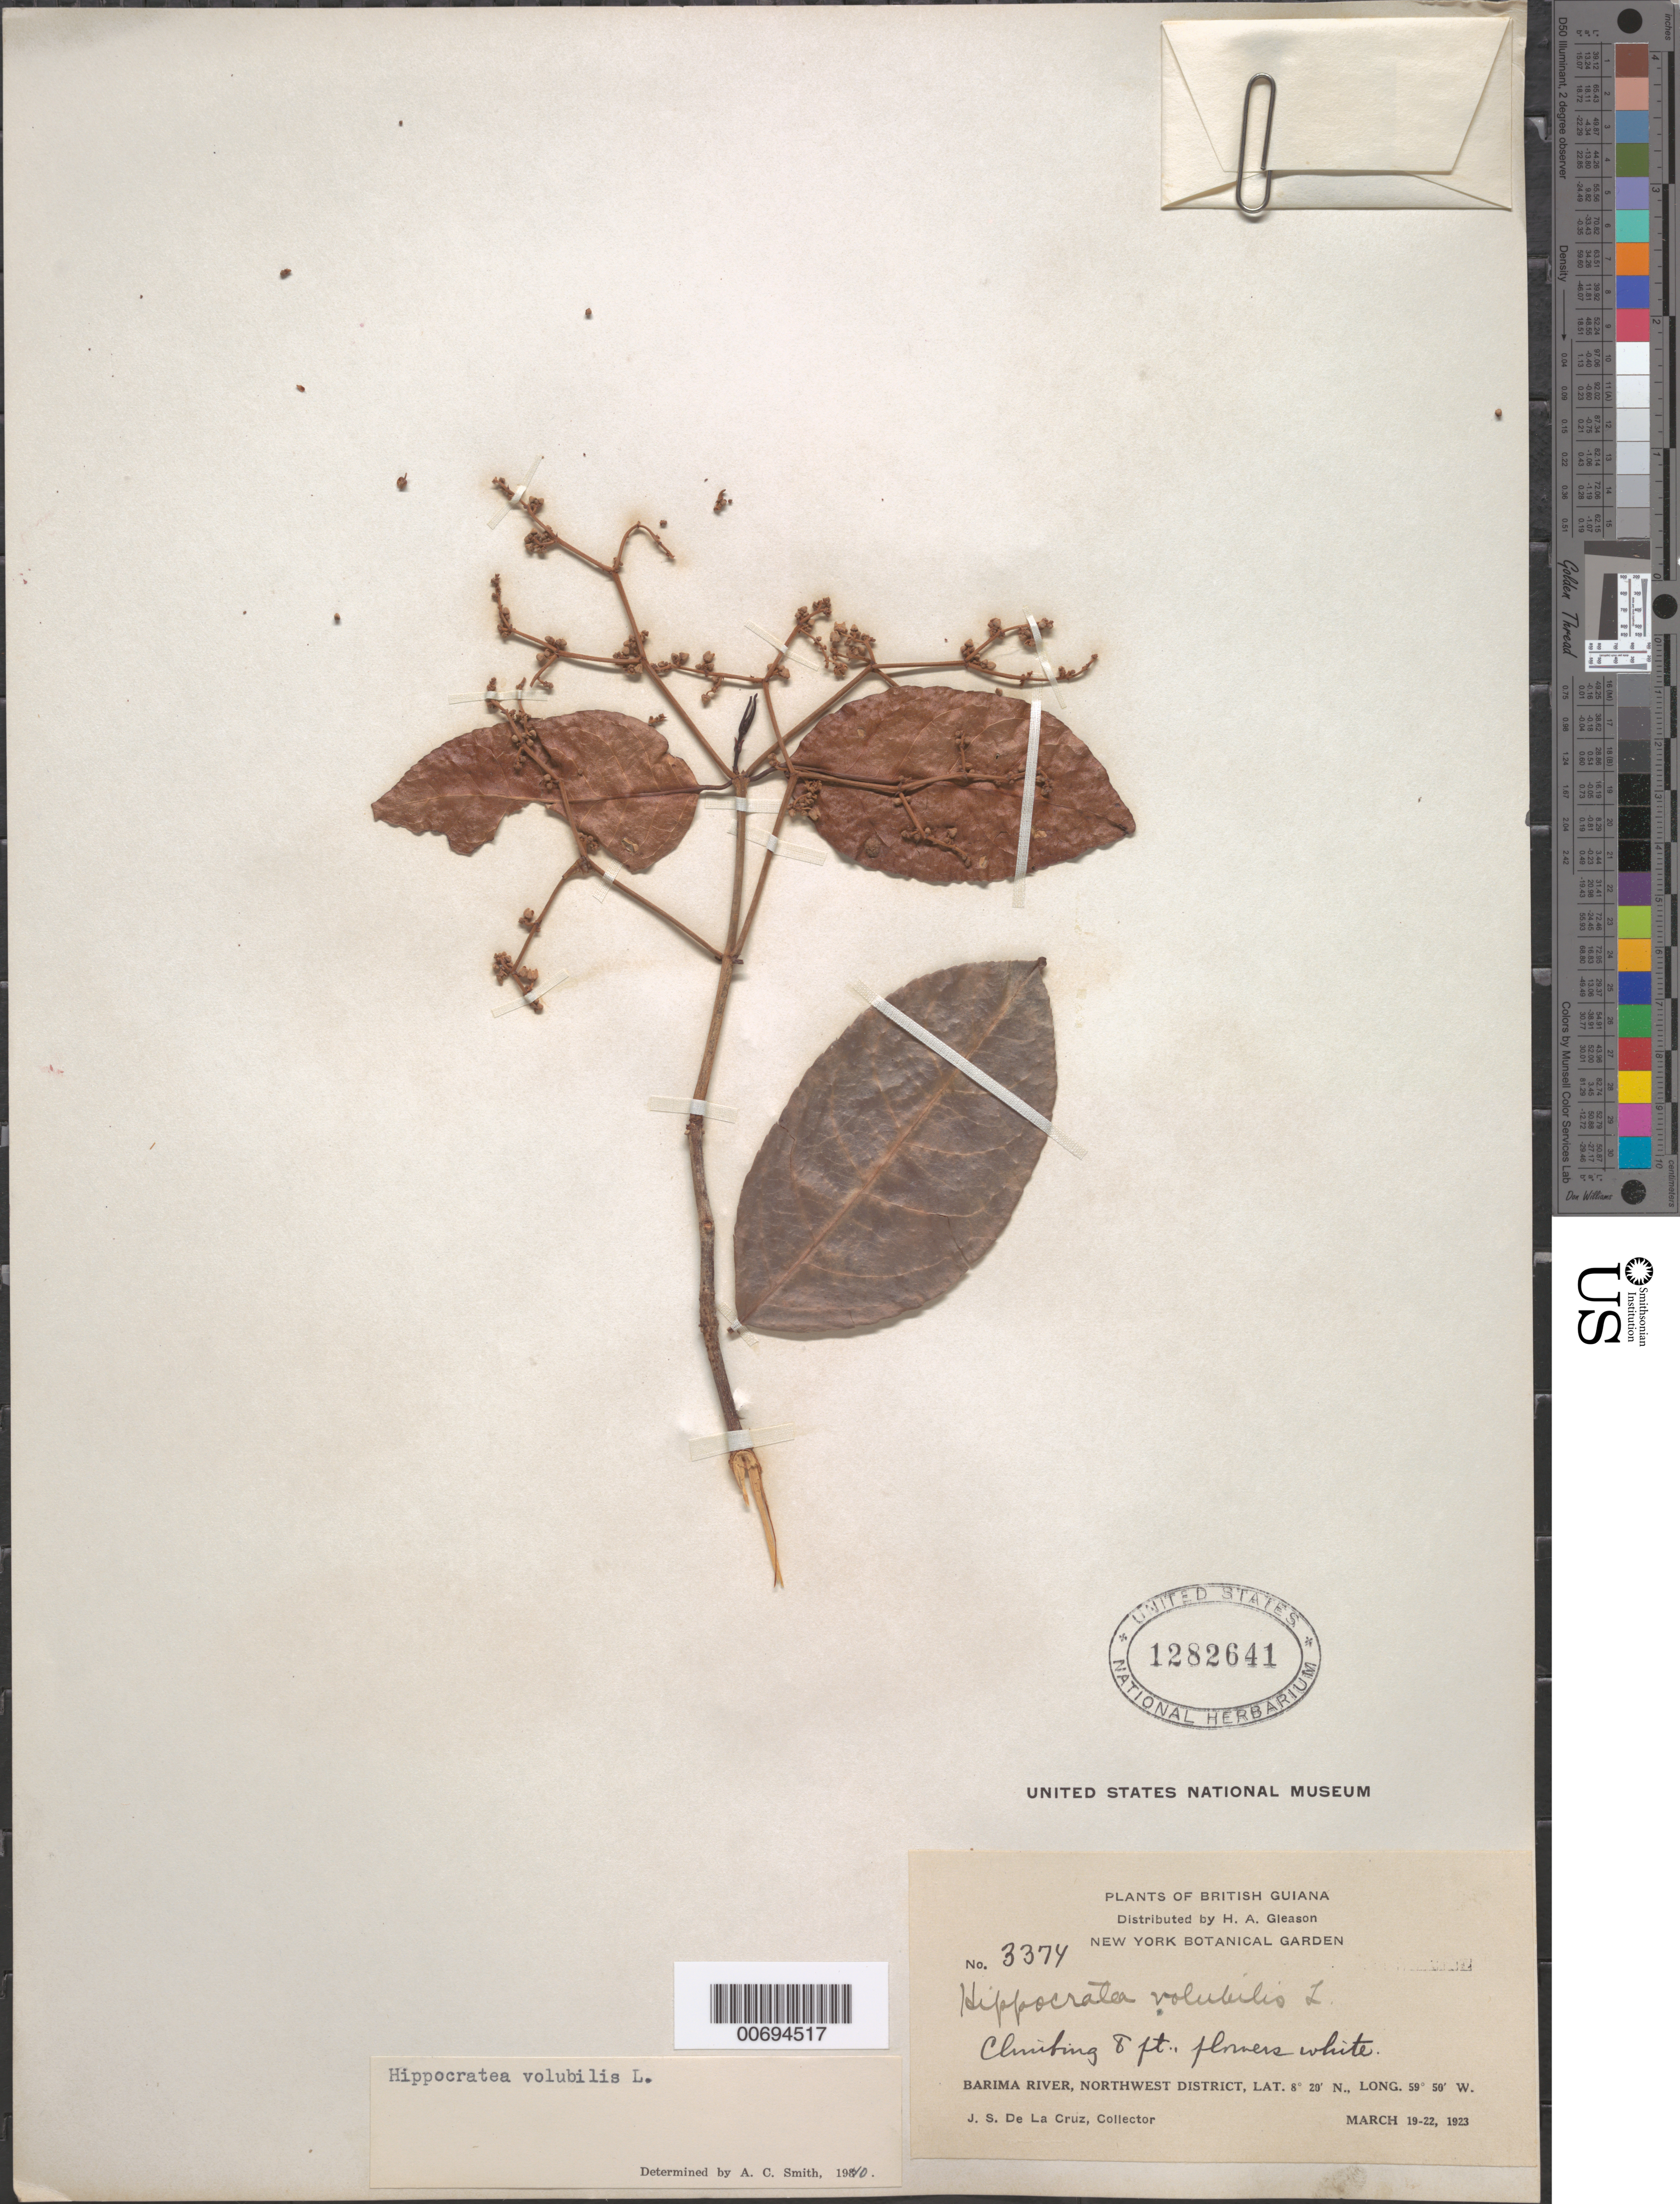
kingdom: Plantae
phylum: Tracheophyta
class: Magnoliopsida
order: Celastrales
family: Celastraceae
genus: Hippocratea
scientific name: Hippocratea volubilis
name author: L.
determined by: Smith, A. C.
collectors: J. S. de la Cruz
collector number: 3374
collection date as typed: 19-Mar-23 to 22-Mar-23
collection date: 1923-03-19/1923-03-22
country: Guyana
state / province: Barima-Waini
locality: Barima R., NW District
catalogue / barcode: US 1282641